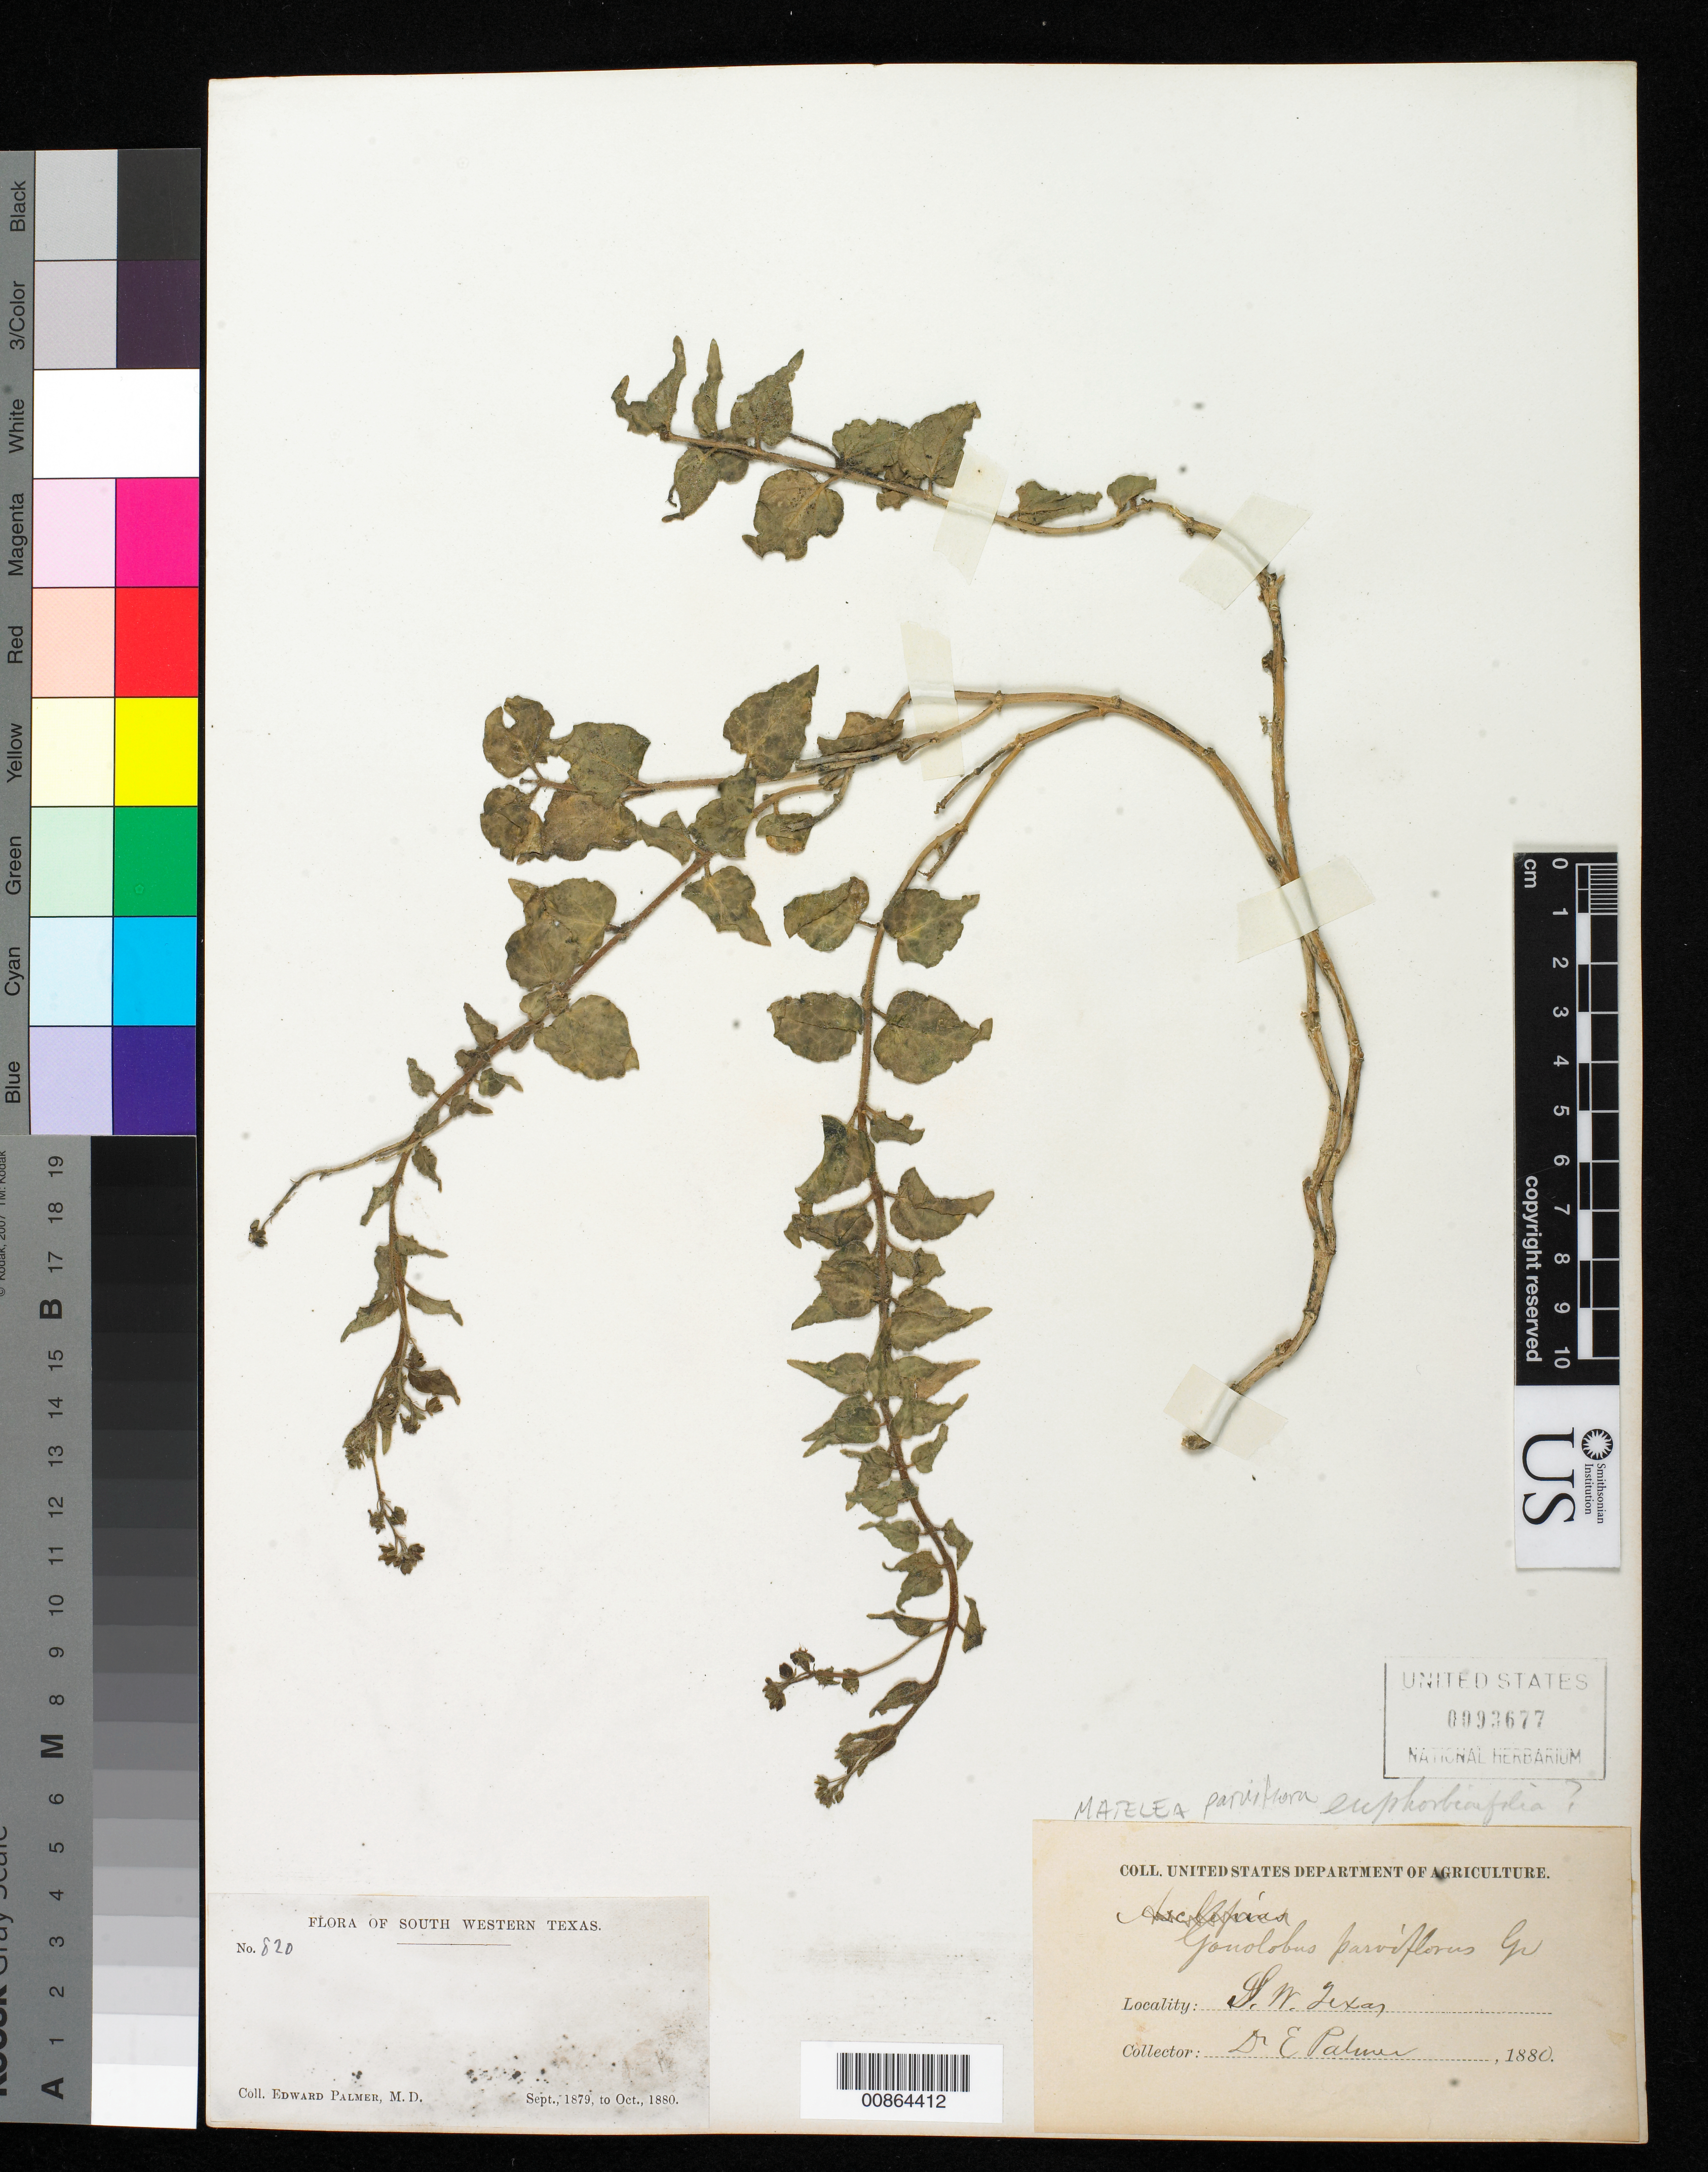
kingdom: Plantae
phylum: Tracheophyta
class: Magnoliopsida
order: Gentianales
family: Apocynaceae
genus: Matelea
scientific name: Matelea parviflora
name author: (Torr.) Woodson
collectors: E. Palmer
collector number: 820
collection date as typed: Sep 1879 to -- Oct 1880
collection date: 1879-09/1880-10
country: United States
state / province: Texas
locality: South Western Texas.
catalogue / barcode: US 93677